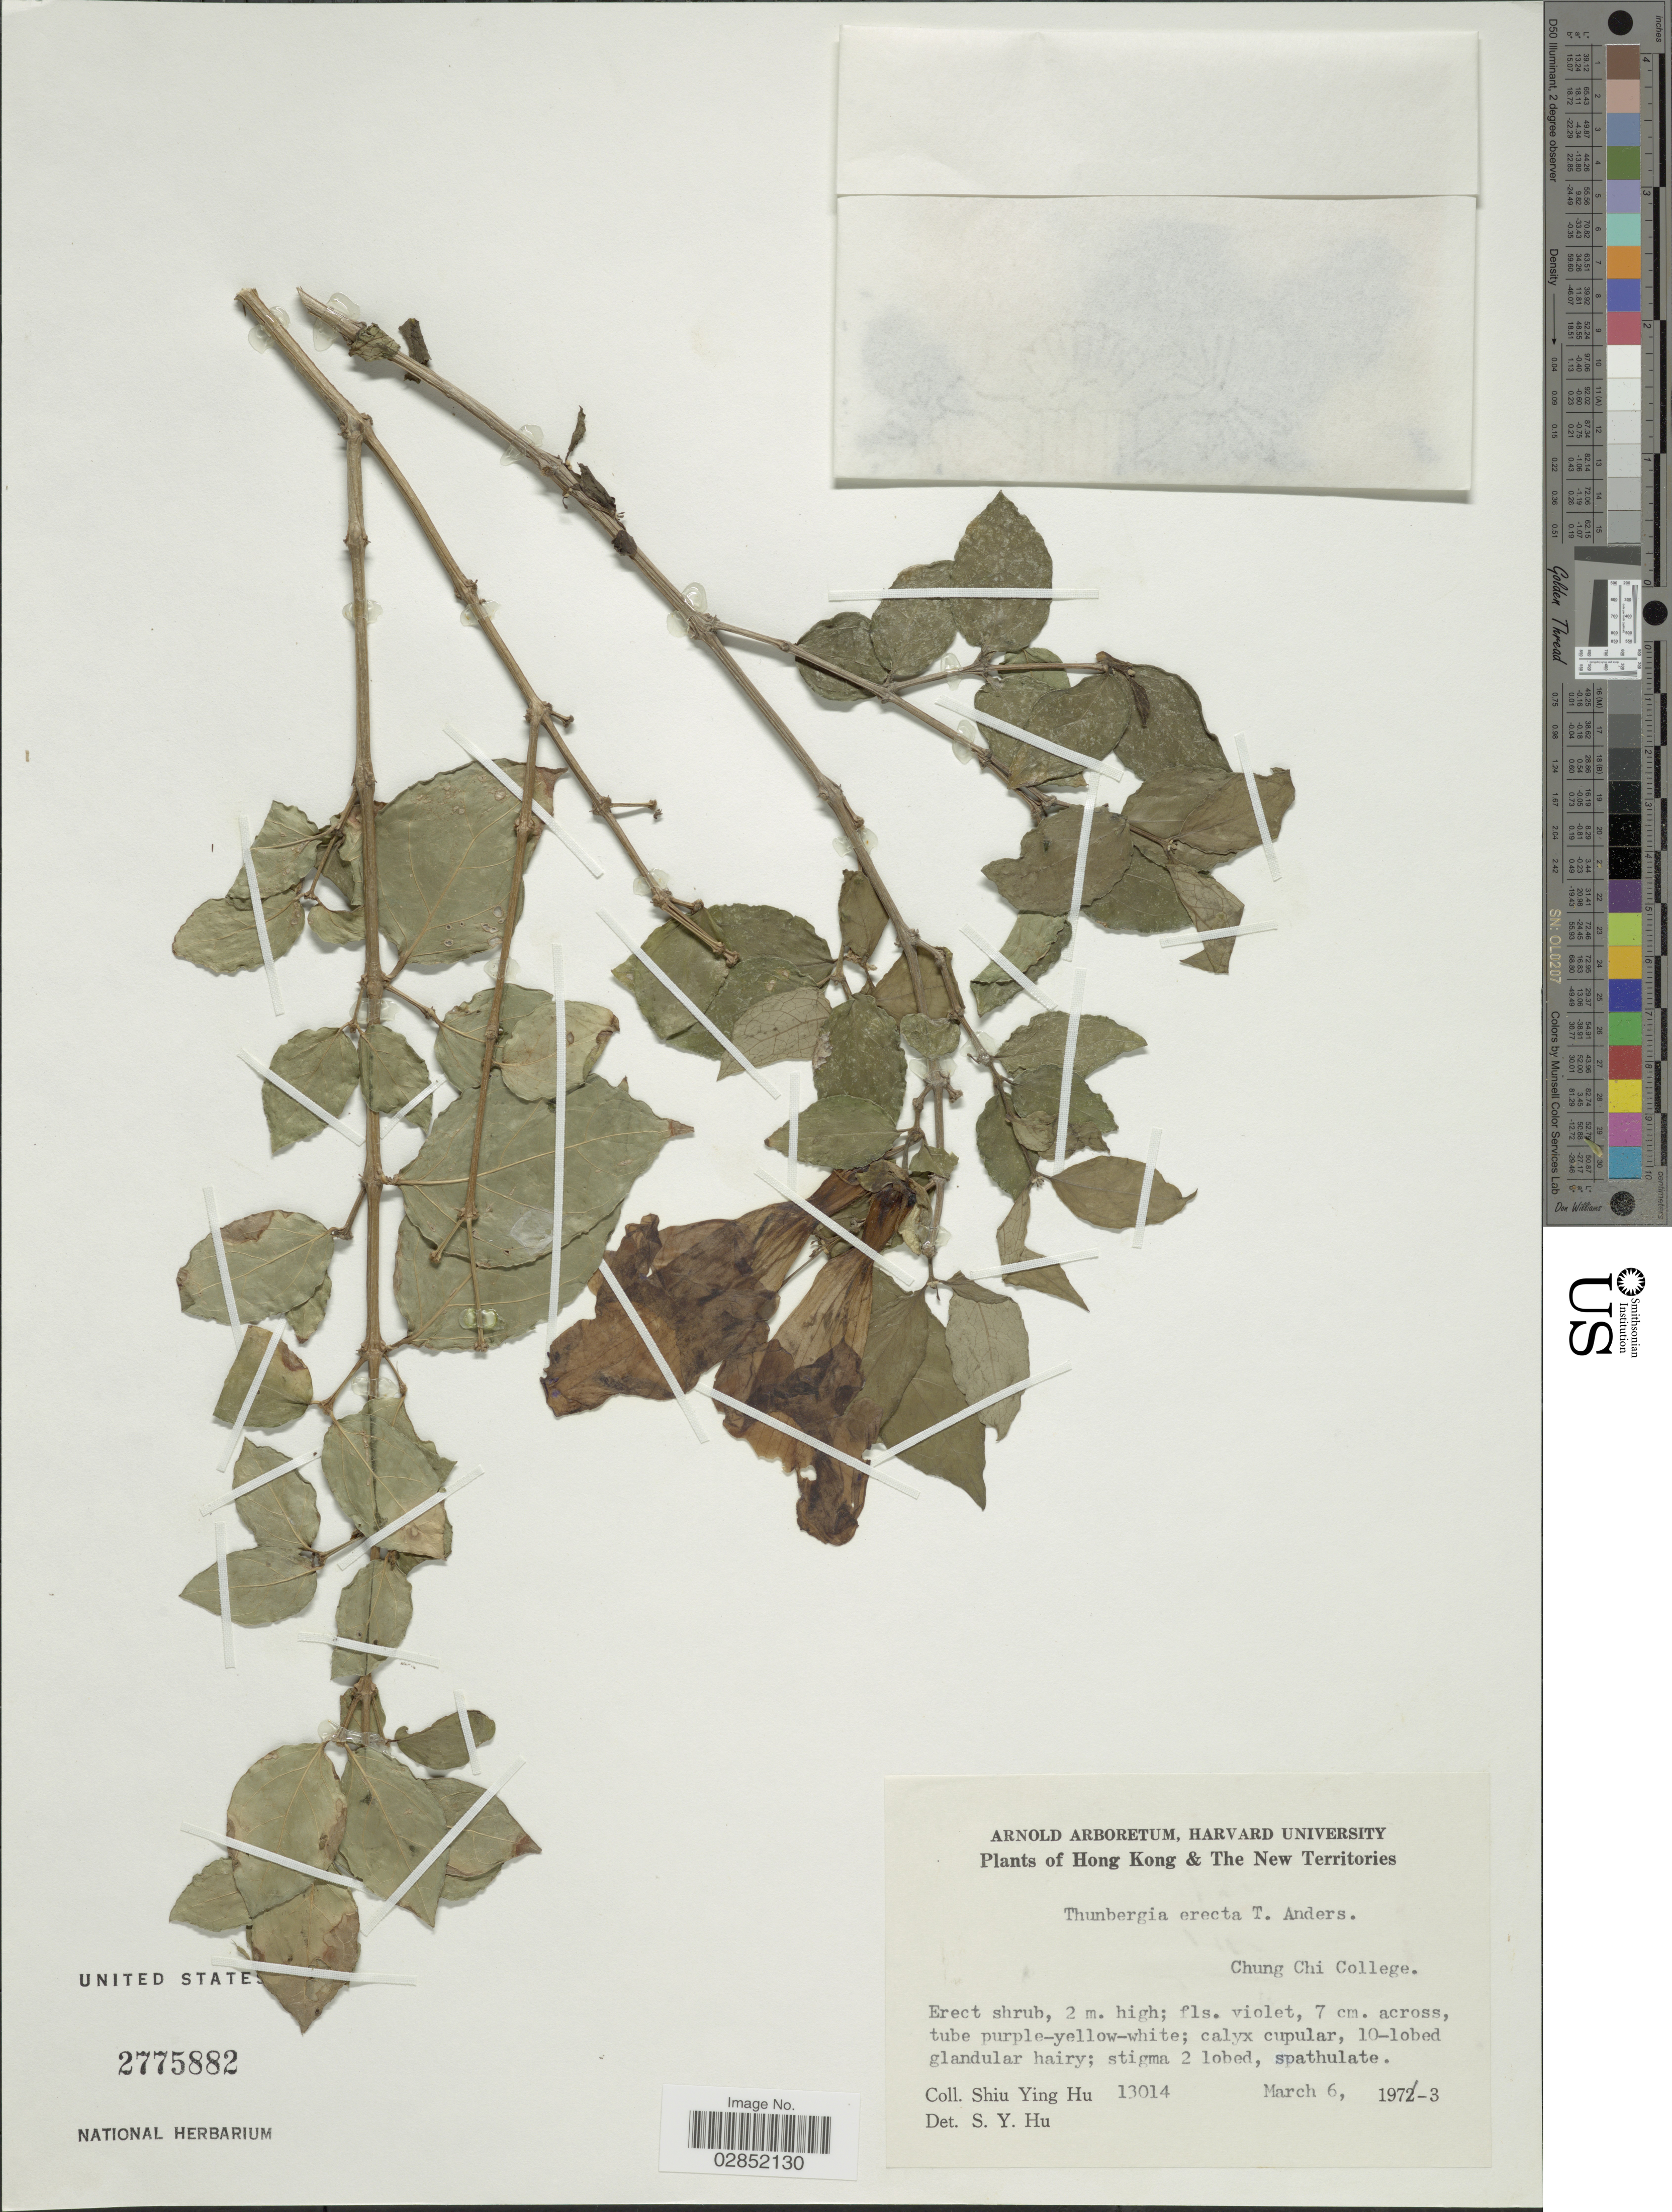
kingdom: Plantae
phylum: Tracheophyta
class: Magnoliopsida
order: Lamiales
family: Acanthaceae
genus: Thunbergia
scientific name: Thunbergia erecta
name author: (Benth.) T. Anderson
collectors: S. Y. Hu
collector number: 13014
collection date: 1973-03-06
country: China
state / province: Hong Kong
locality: Hong Kong & The New Territories. Chung Chi College.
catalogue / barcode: US 2775882